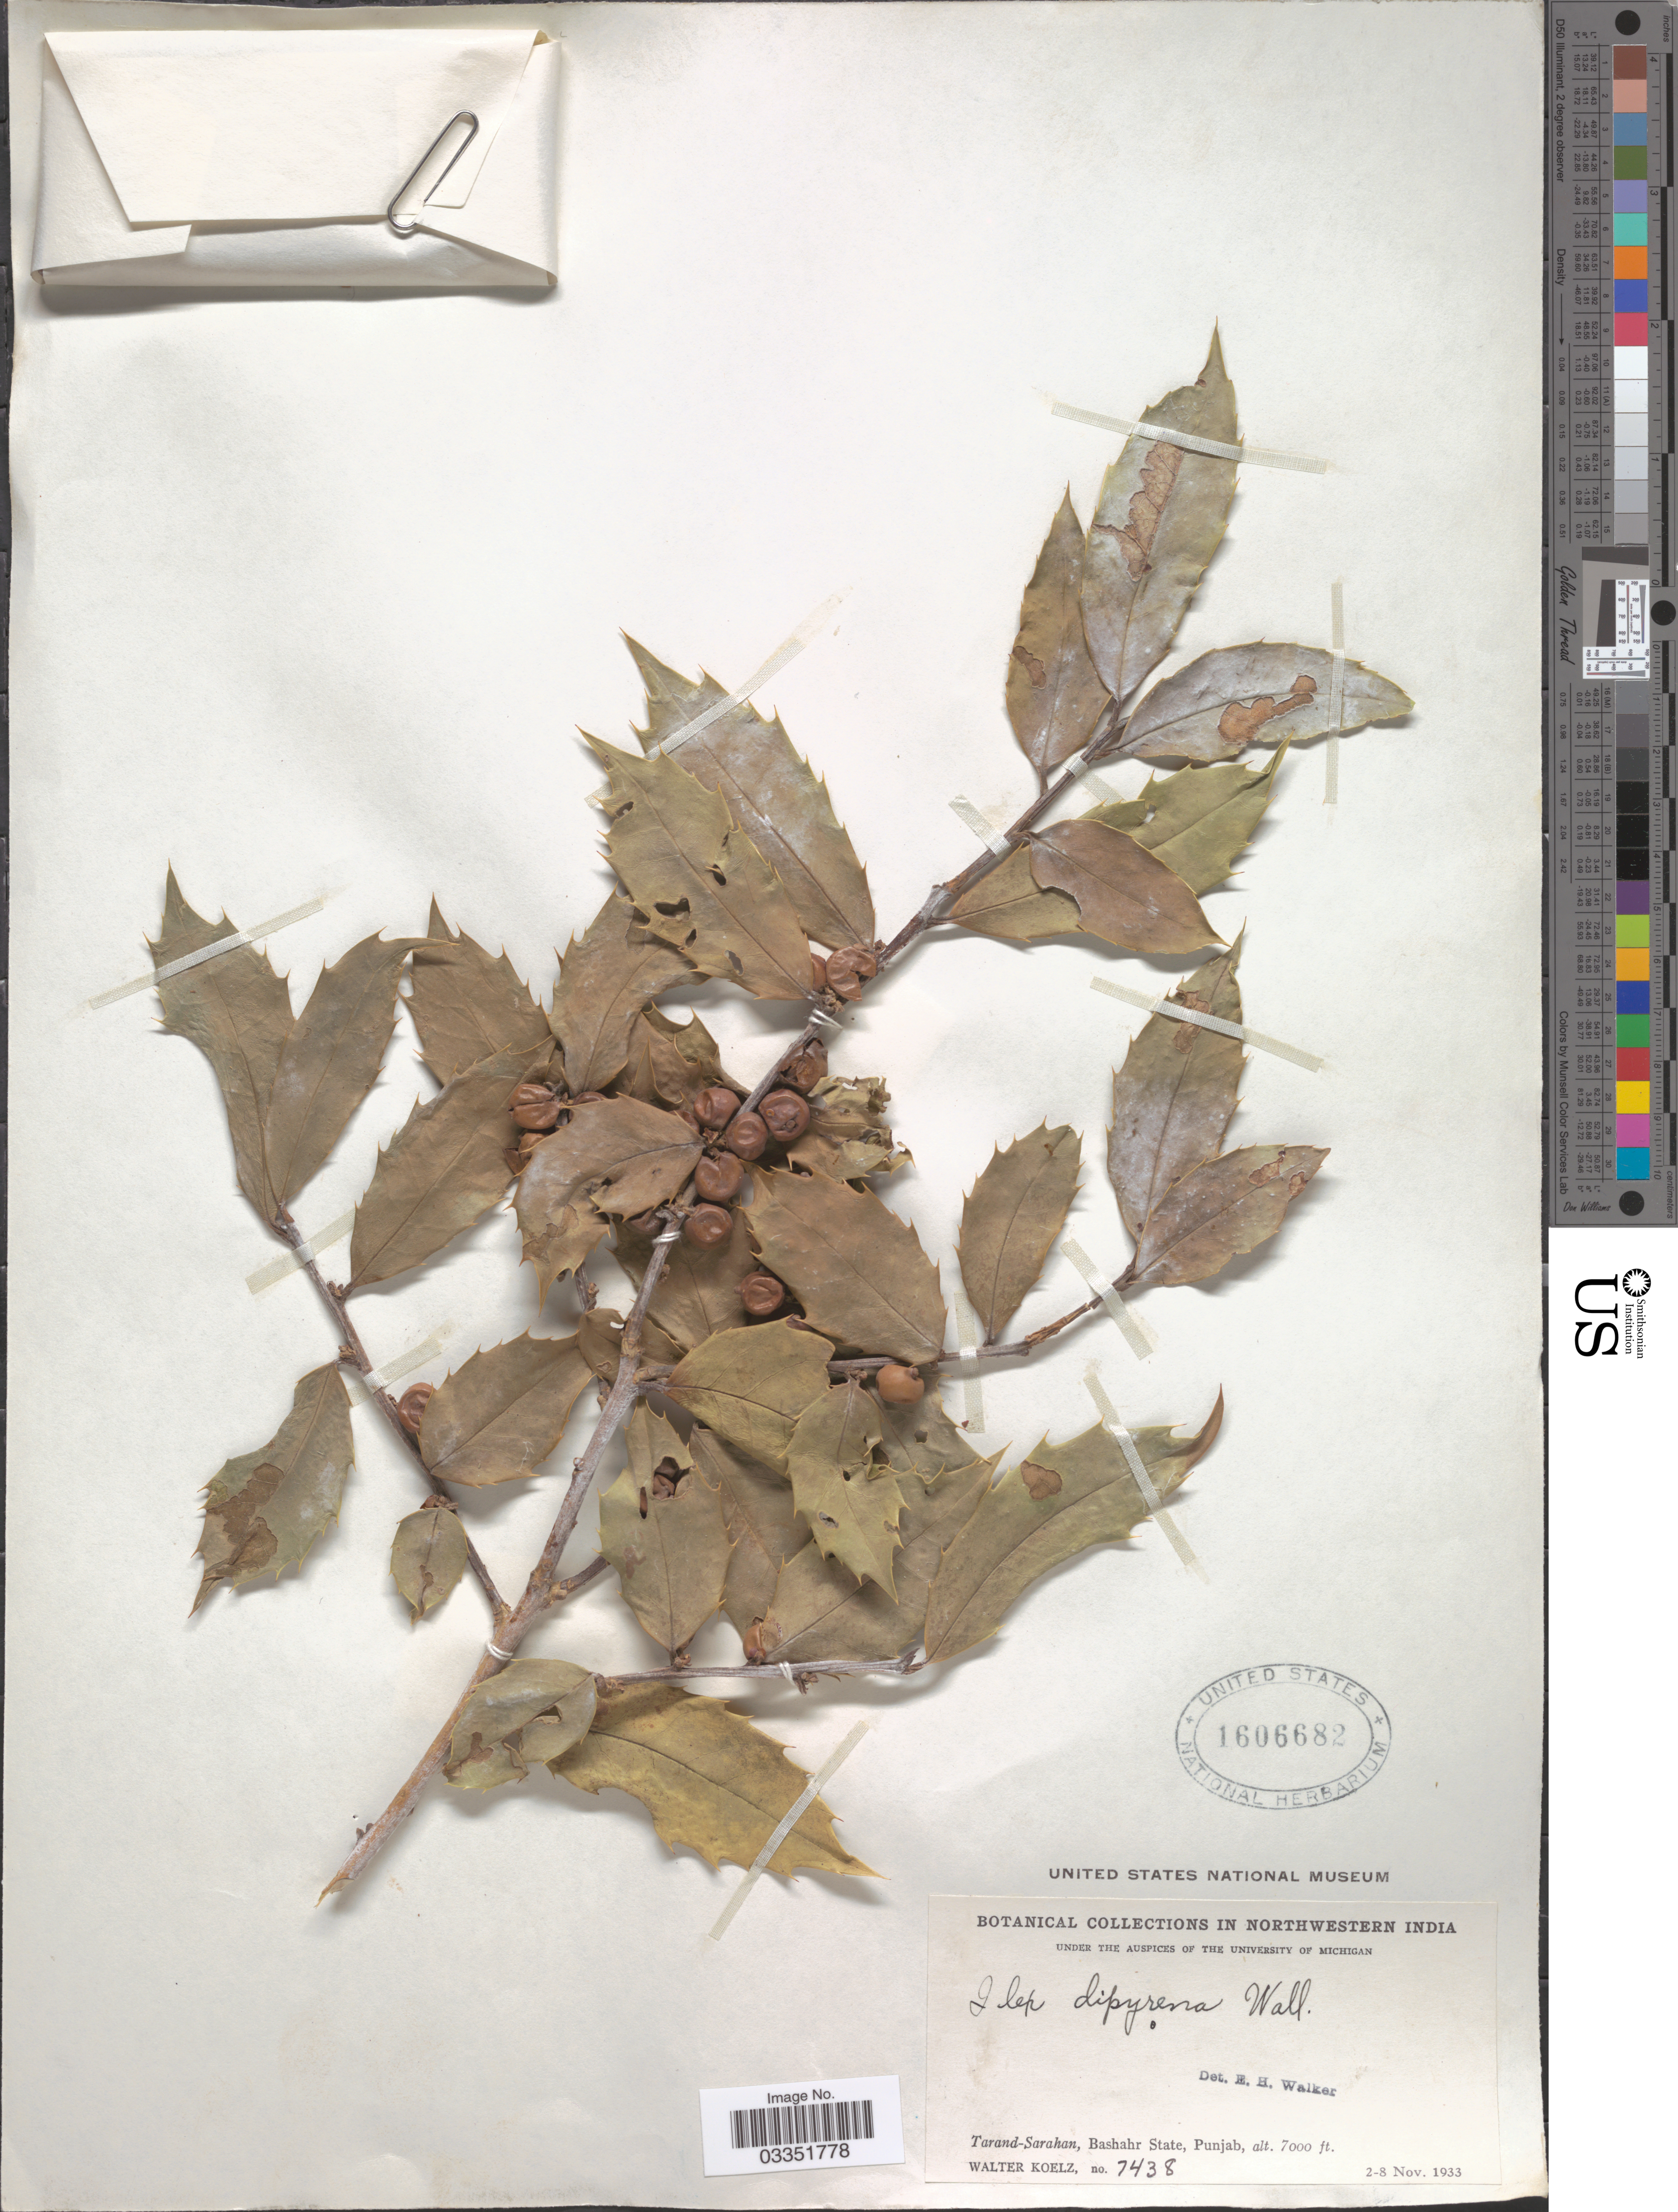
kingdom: Plantae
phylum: Tracheophyta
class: Magnoliopsida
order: Aquifoliales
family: Aquifoliaceae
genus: Ilex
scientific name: Ilex dipyrena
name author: Wall.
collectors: W. N. Koelz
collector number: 7438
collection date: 1933-11-02/1933-11-08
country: India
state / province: Punjab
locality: Northwestern India. Tarand-Sarahan, Bashahr State.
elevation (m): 2134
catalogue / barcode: US 1606682